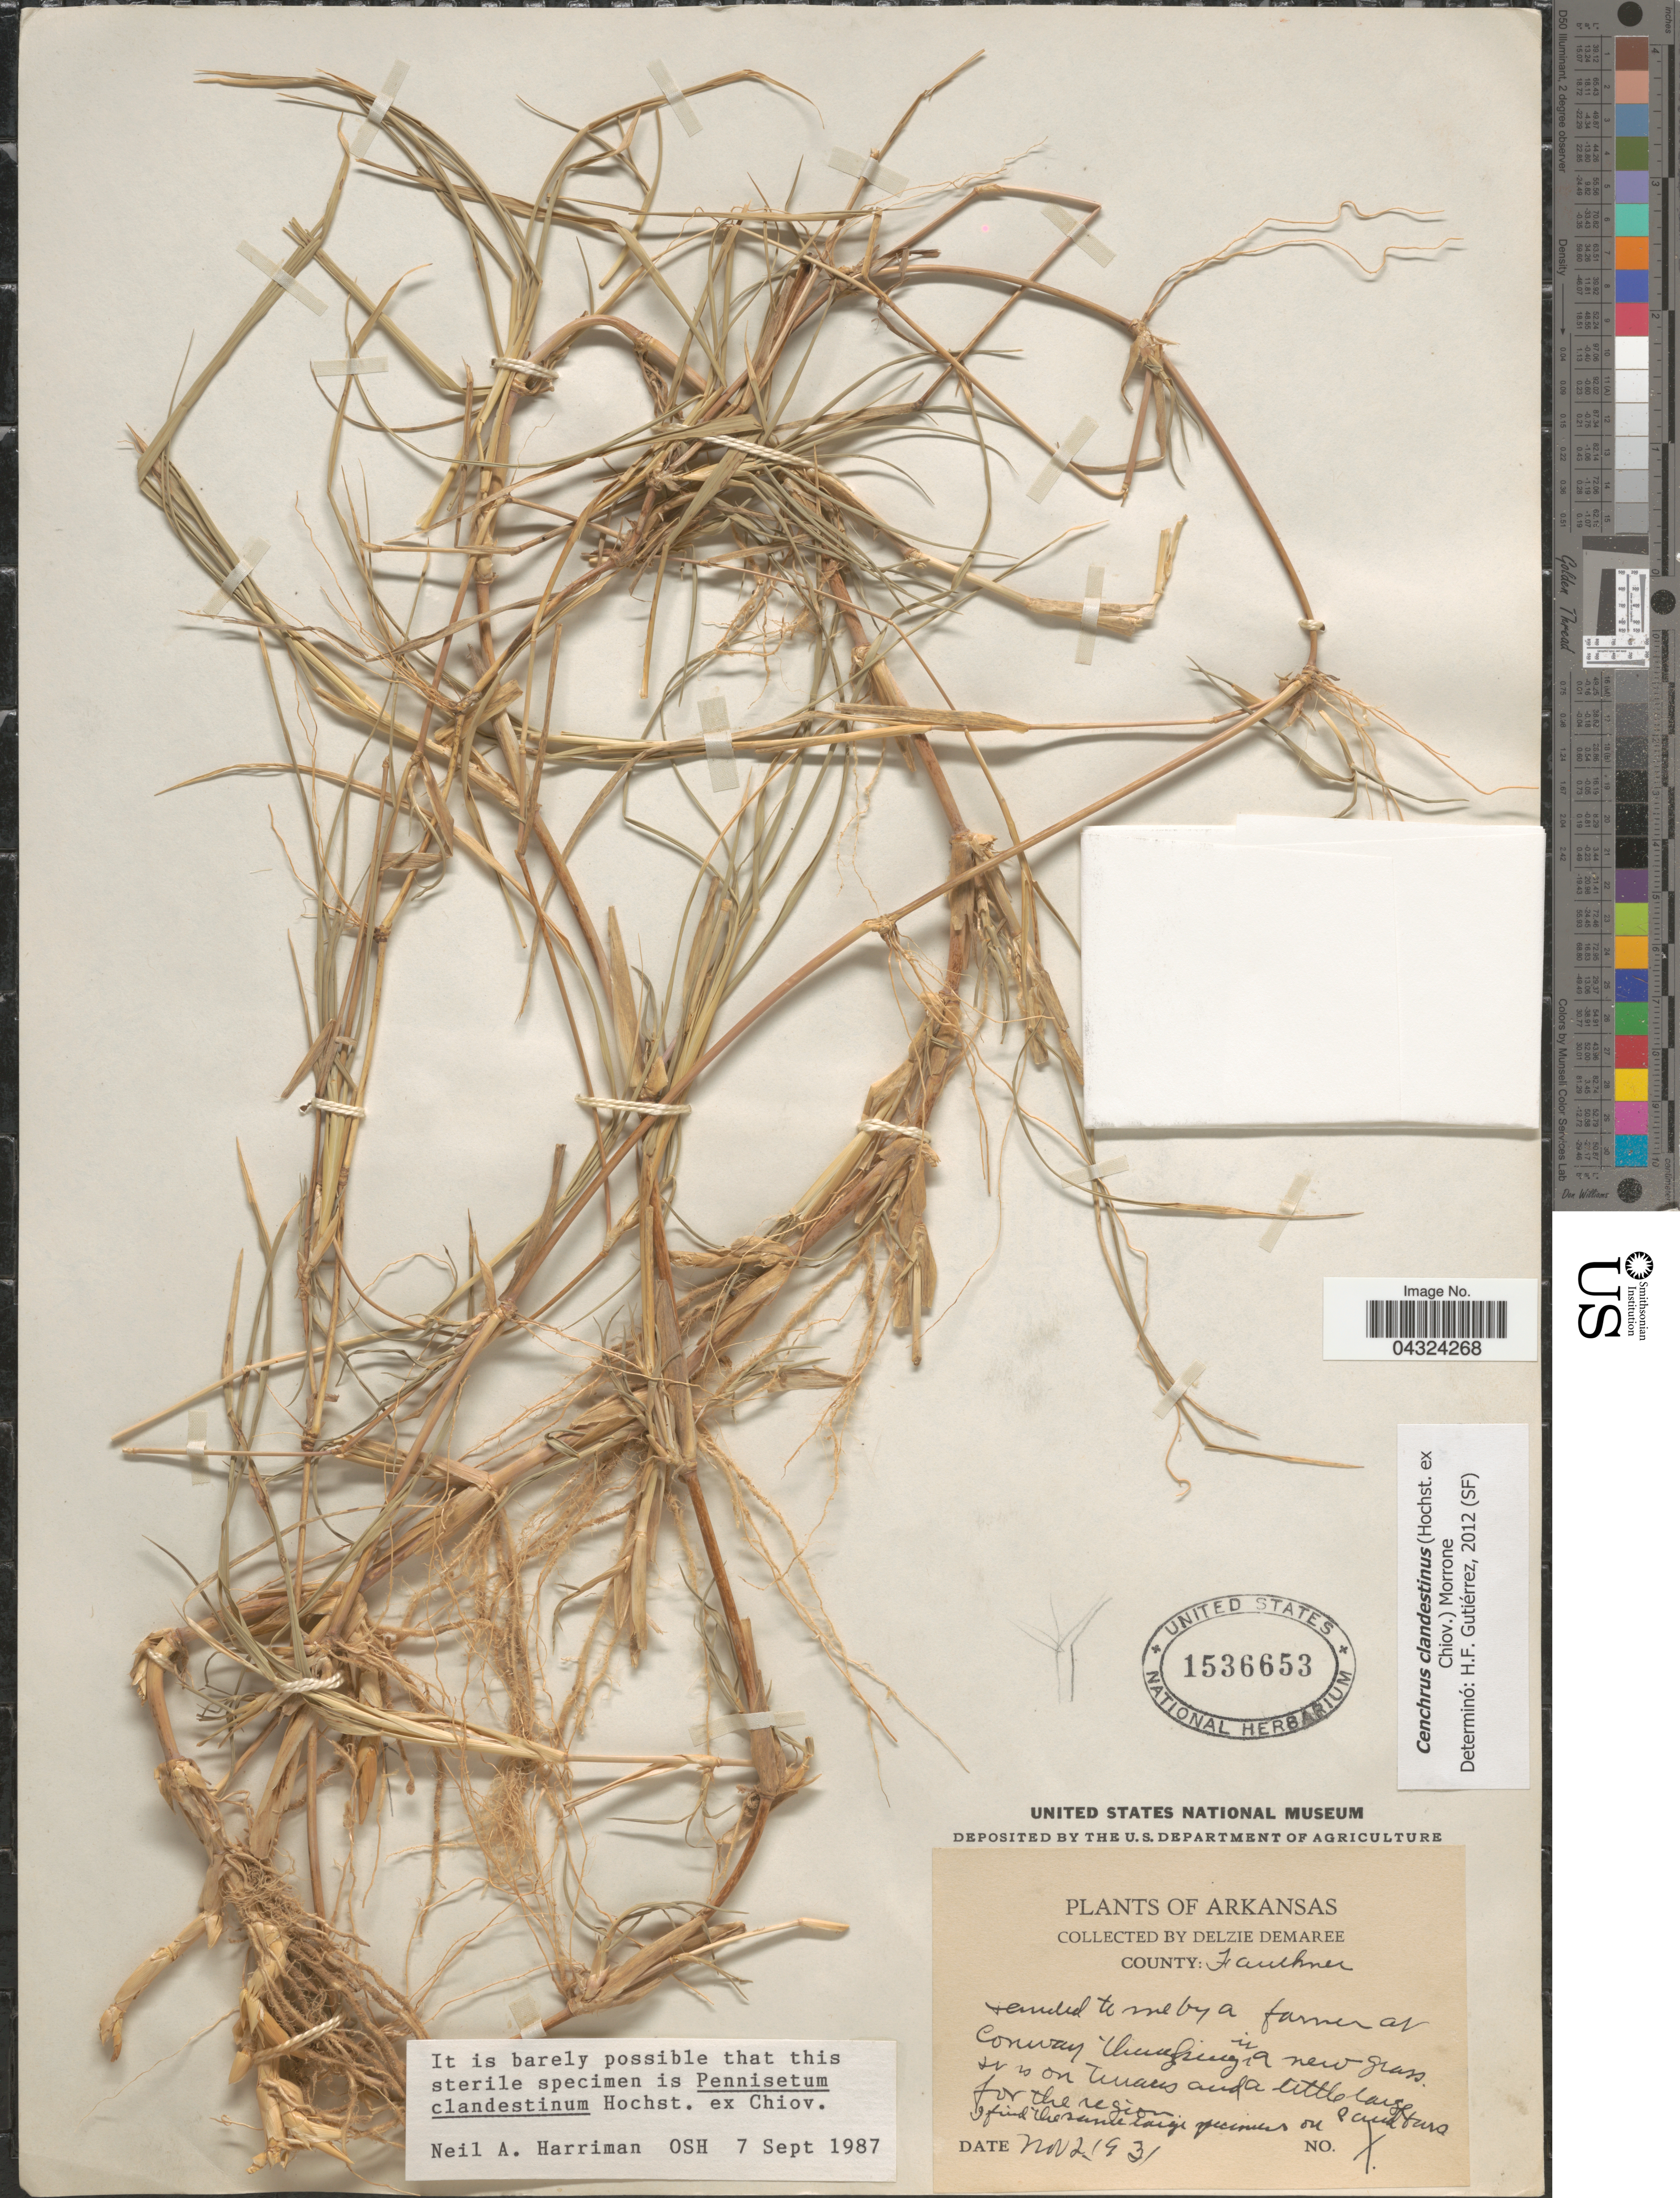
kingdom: Plantae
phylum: Tracheophyta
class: Liliopsida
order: Poales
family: Poaceae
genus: Cenchrus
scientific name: Cenchrus clandestinus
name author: (Hochst. & Chiov.) Morrone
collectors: D. Demaree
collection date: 1931-11-02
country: United States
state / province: Arkansas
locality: County: Faulkner.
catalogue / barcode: US 1536653